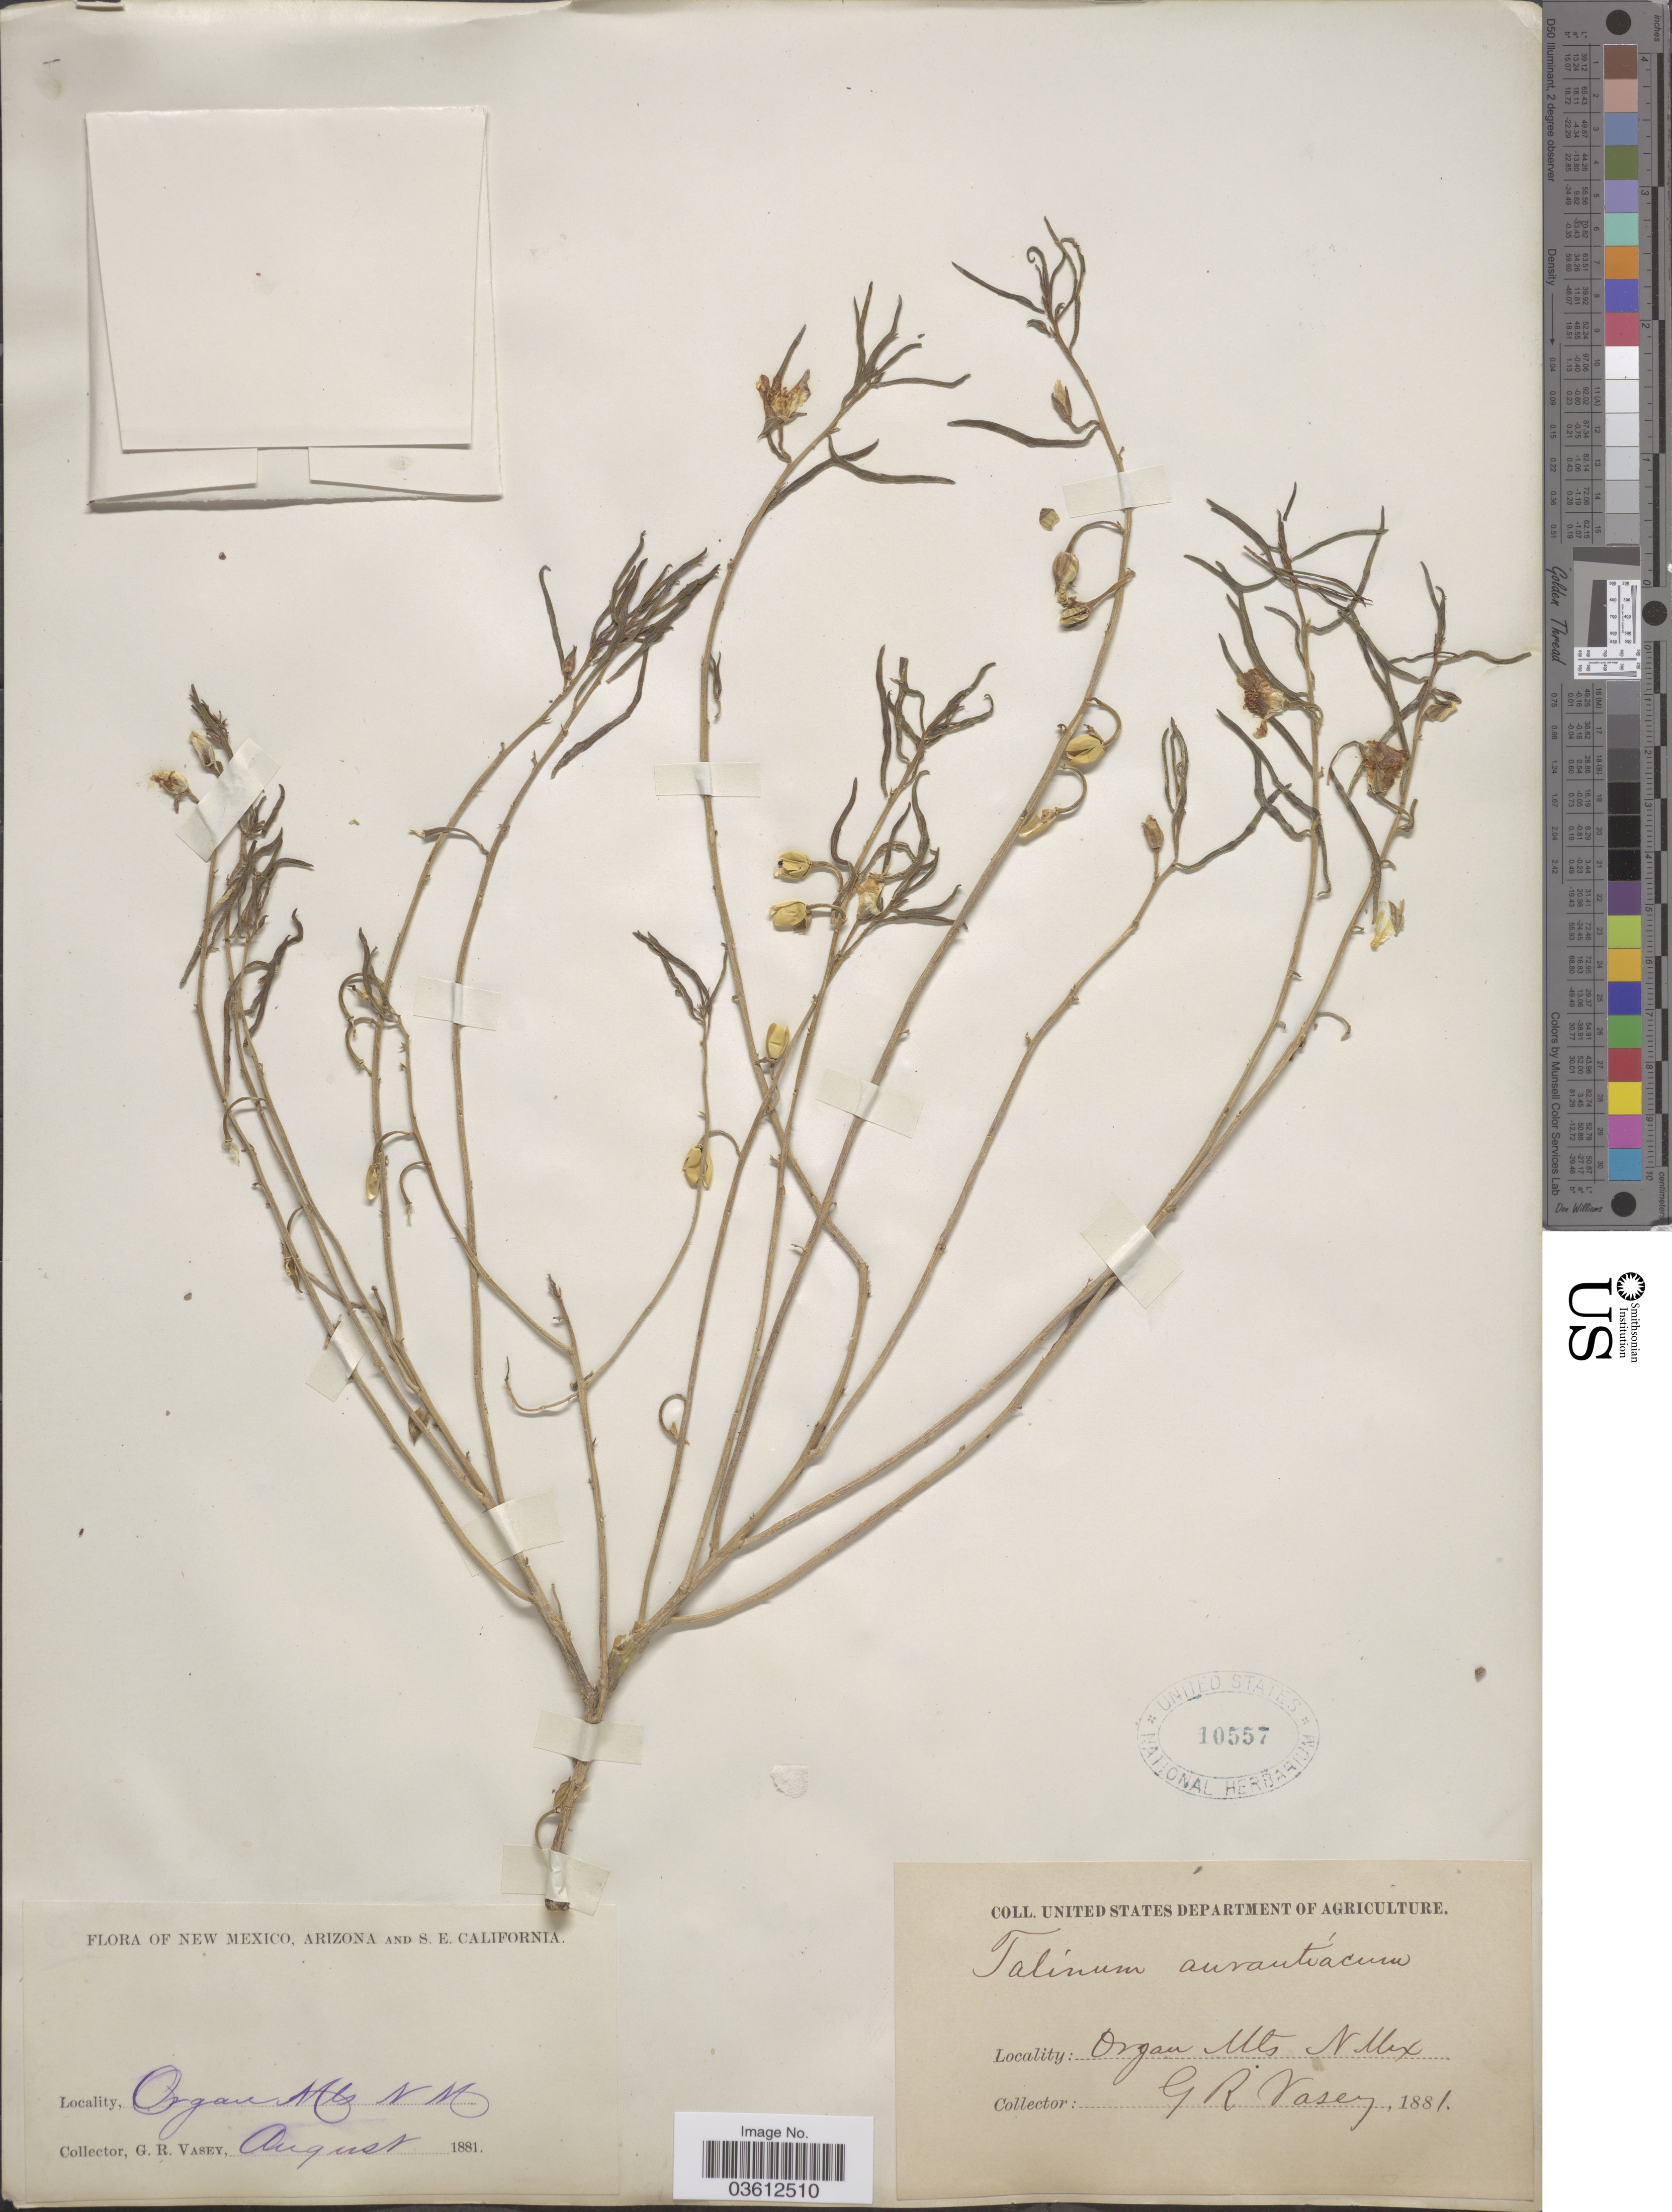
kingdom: Plantae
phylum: Tracheophyta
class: Magnoliopsida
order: Caryophyllales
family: Talinaceae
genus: Talinum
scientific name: Talinum aurantiacum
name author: Engelm. in A. Gray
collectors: G. R. Vasey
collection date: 1881-08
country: United States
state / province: New Mexico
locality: Organ Mts.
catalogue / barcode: US 10557